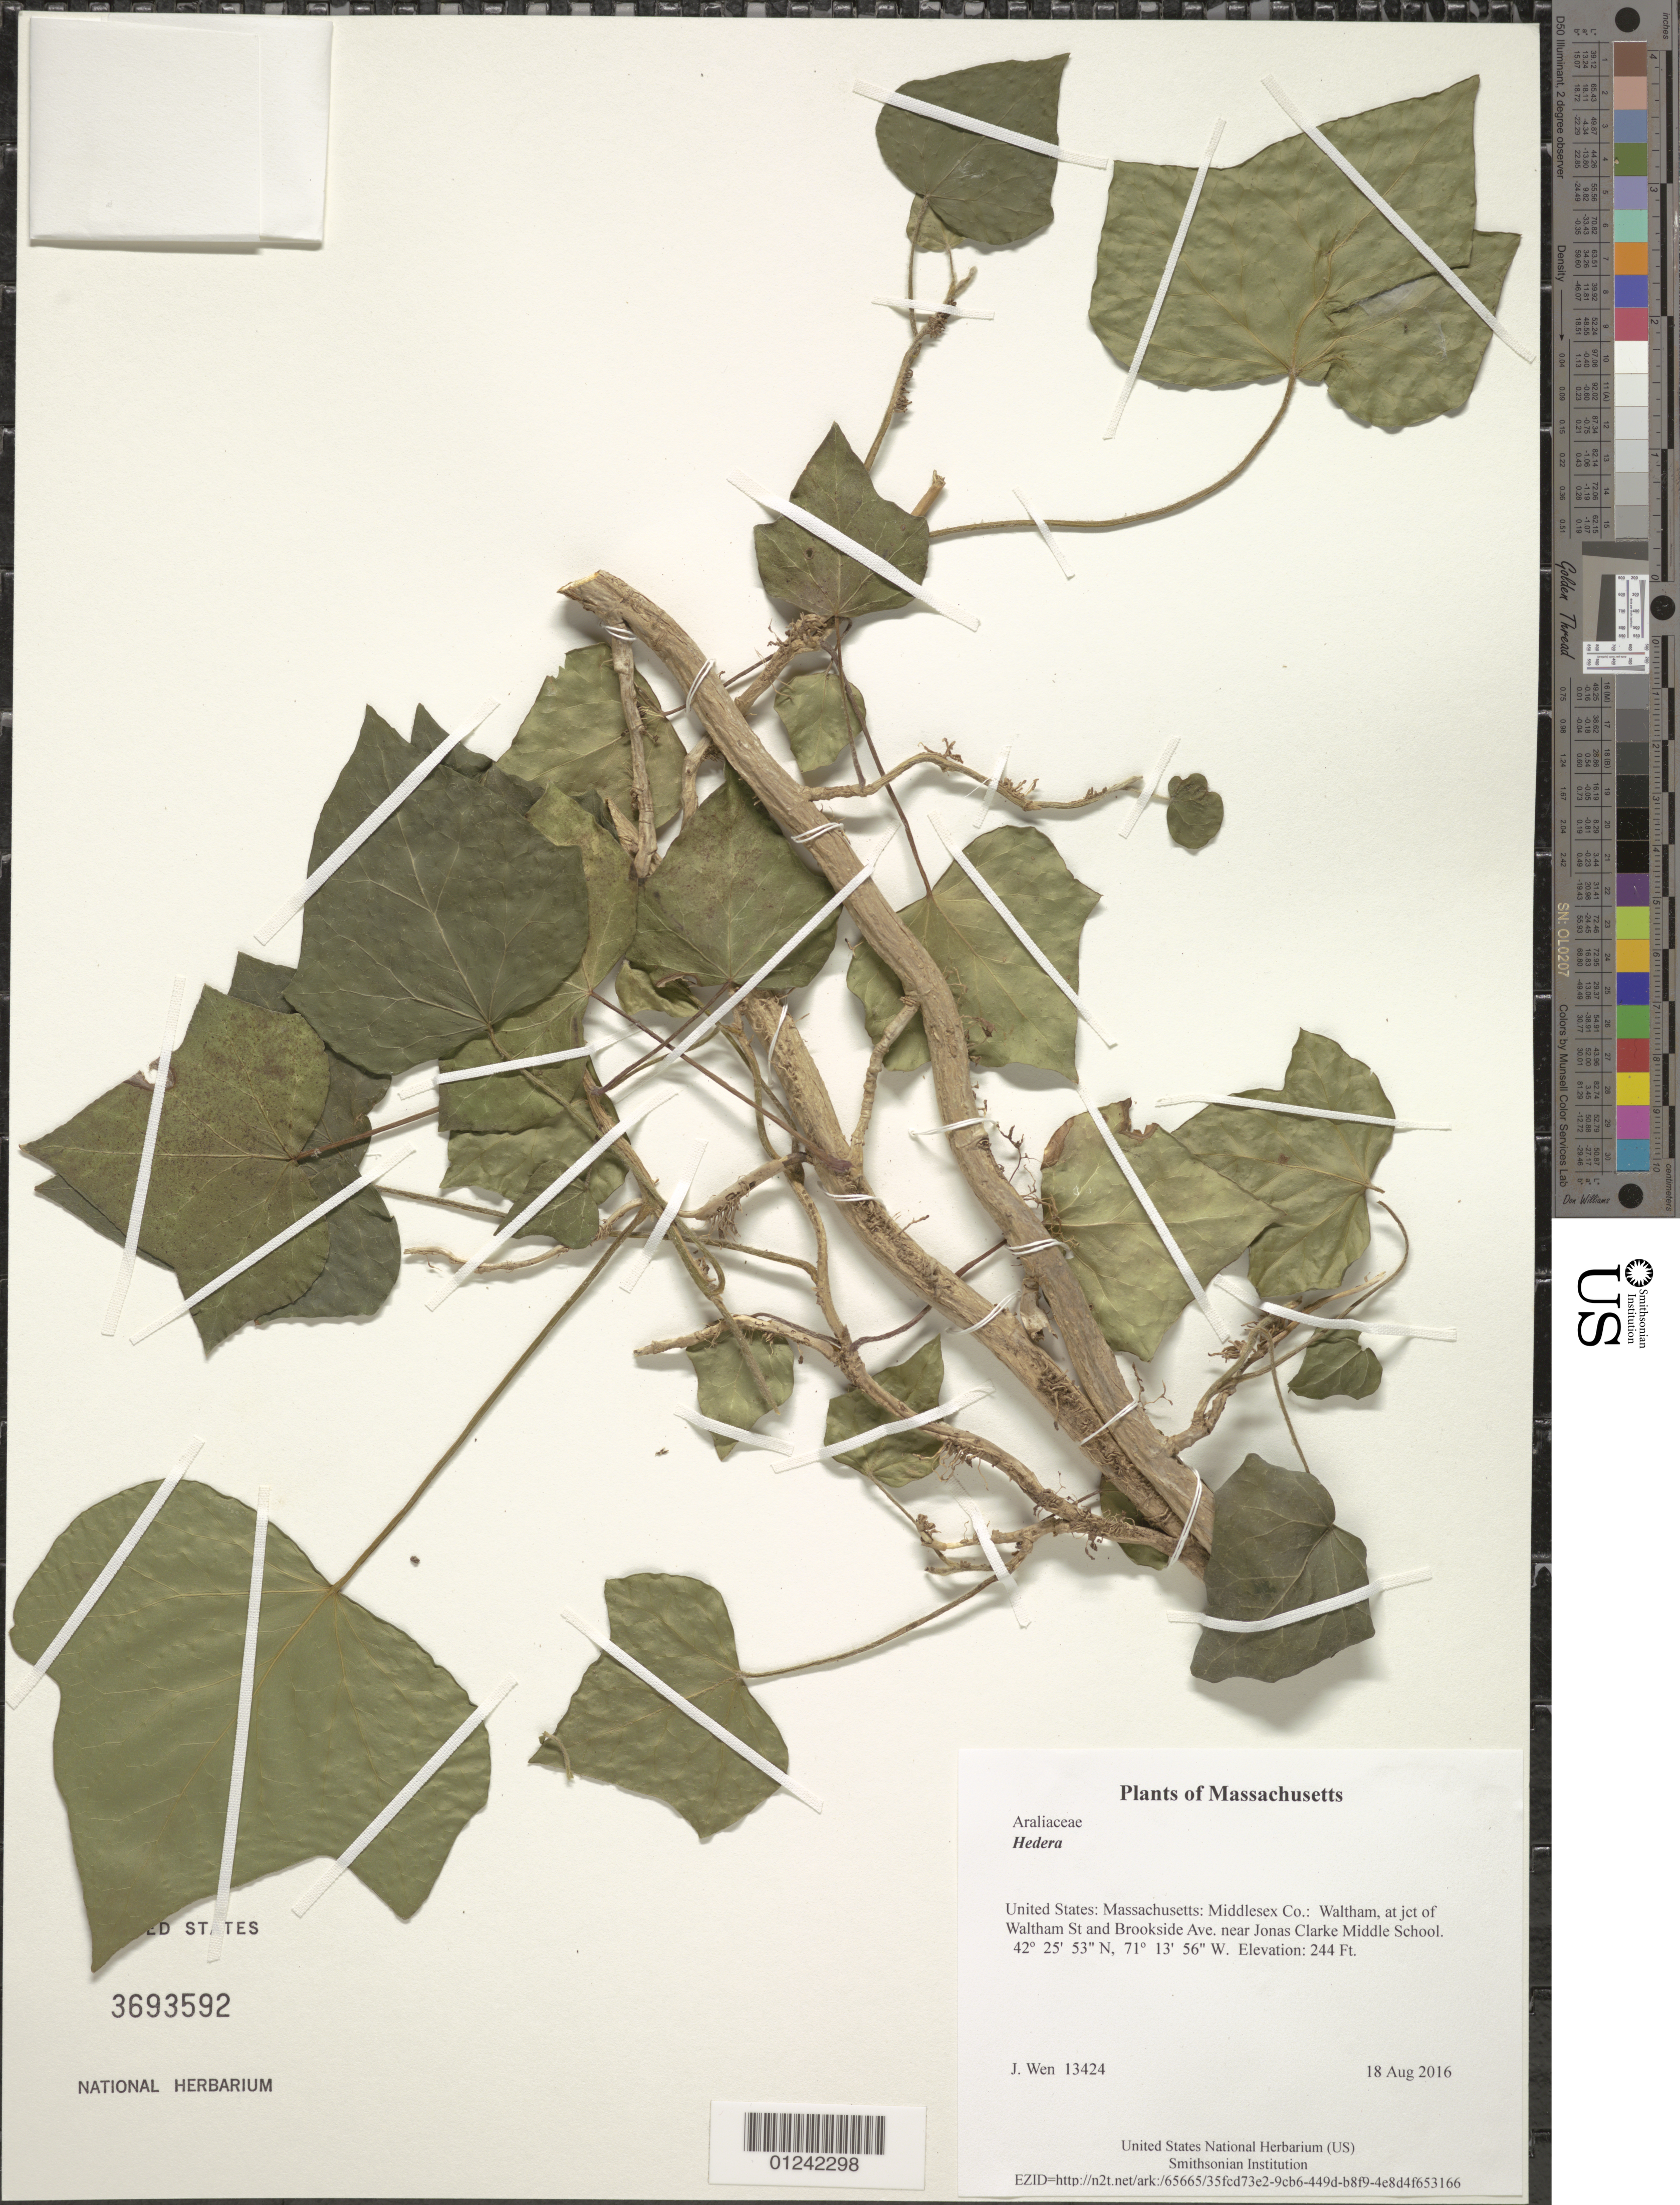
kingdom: Plantae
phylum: Tracheophyta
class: Magnoliopsida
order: Apiales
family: Araliaceae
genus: Hedera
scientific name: Hedera sp.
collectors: J. Wen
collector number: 13424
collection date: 2016-08-18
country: United States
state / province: Massachusetts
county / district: Middlesex Co.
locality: Waltham, at jct of Waltham St and Brookside Ave. near Jonas Clarke Middle School.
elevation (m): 74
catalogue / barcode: US 3693592